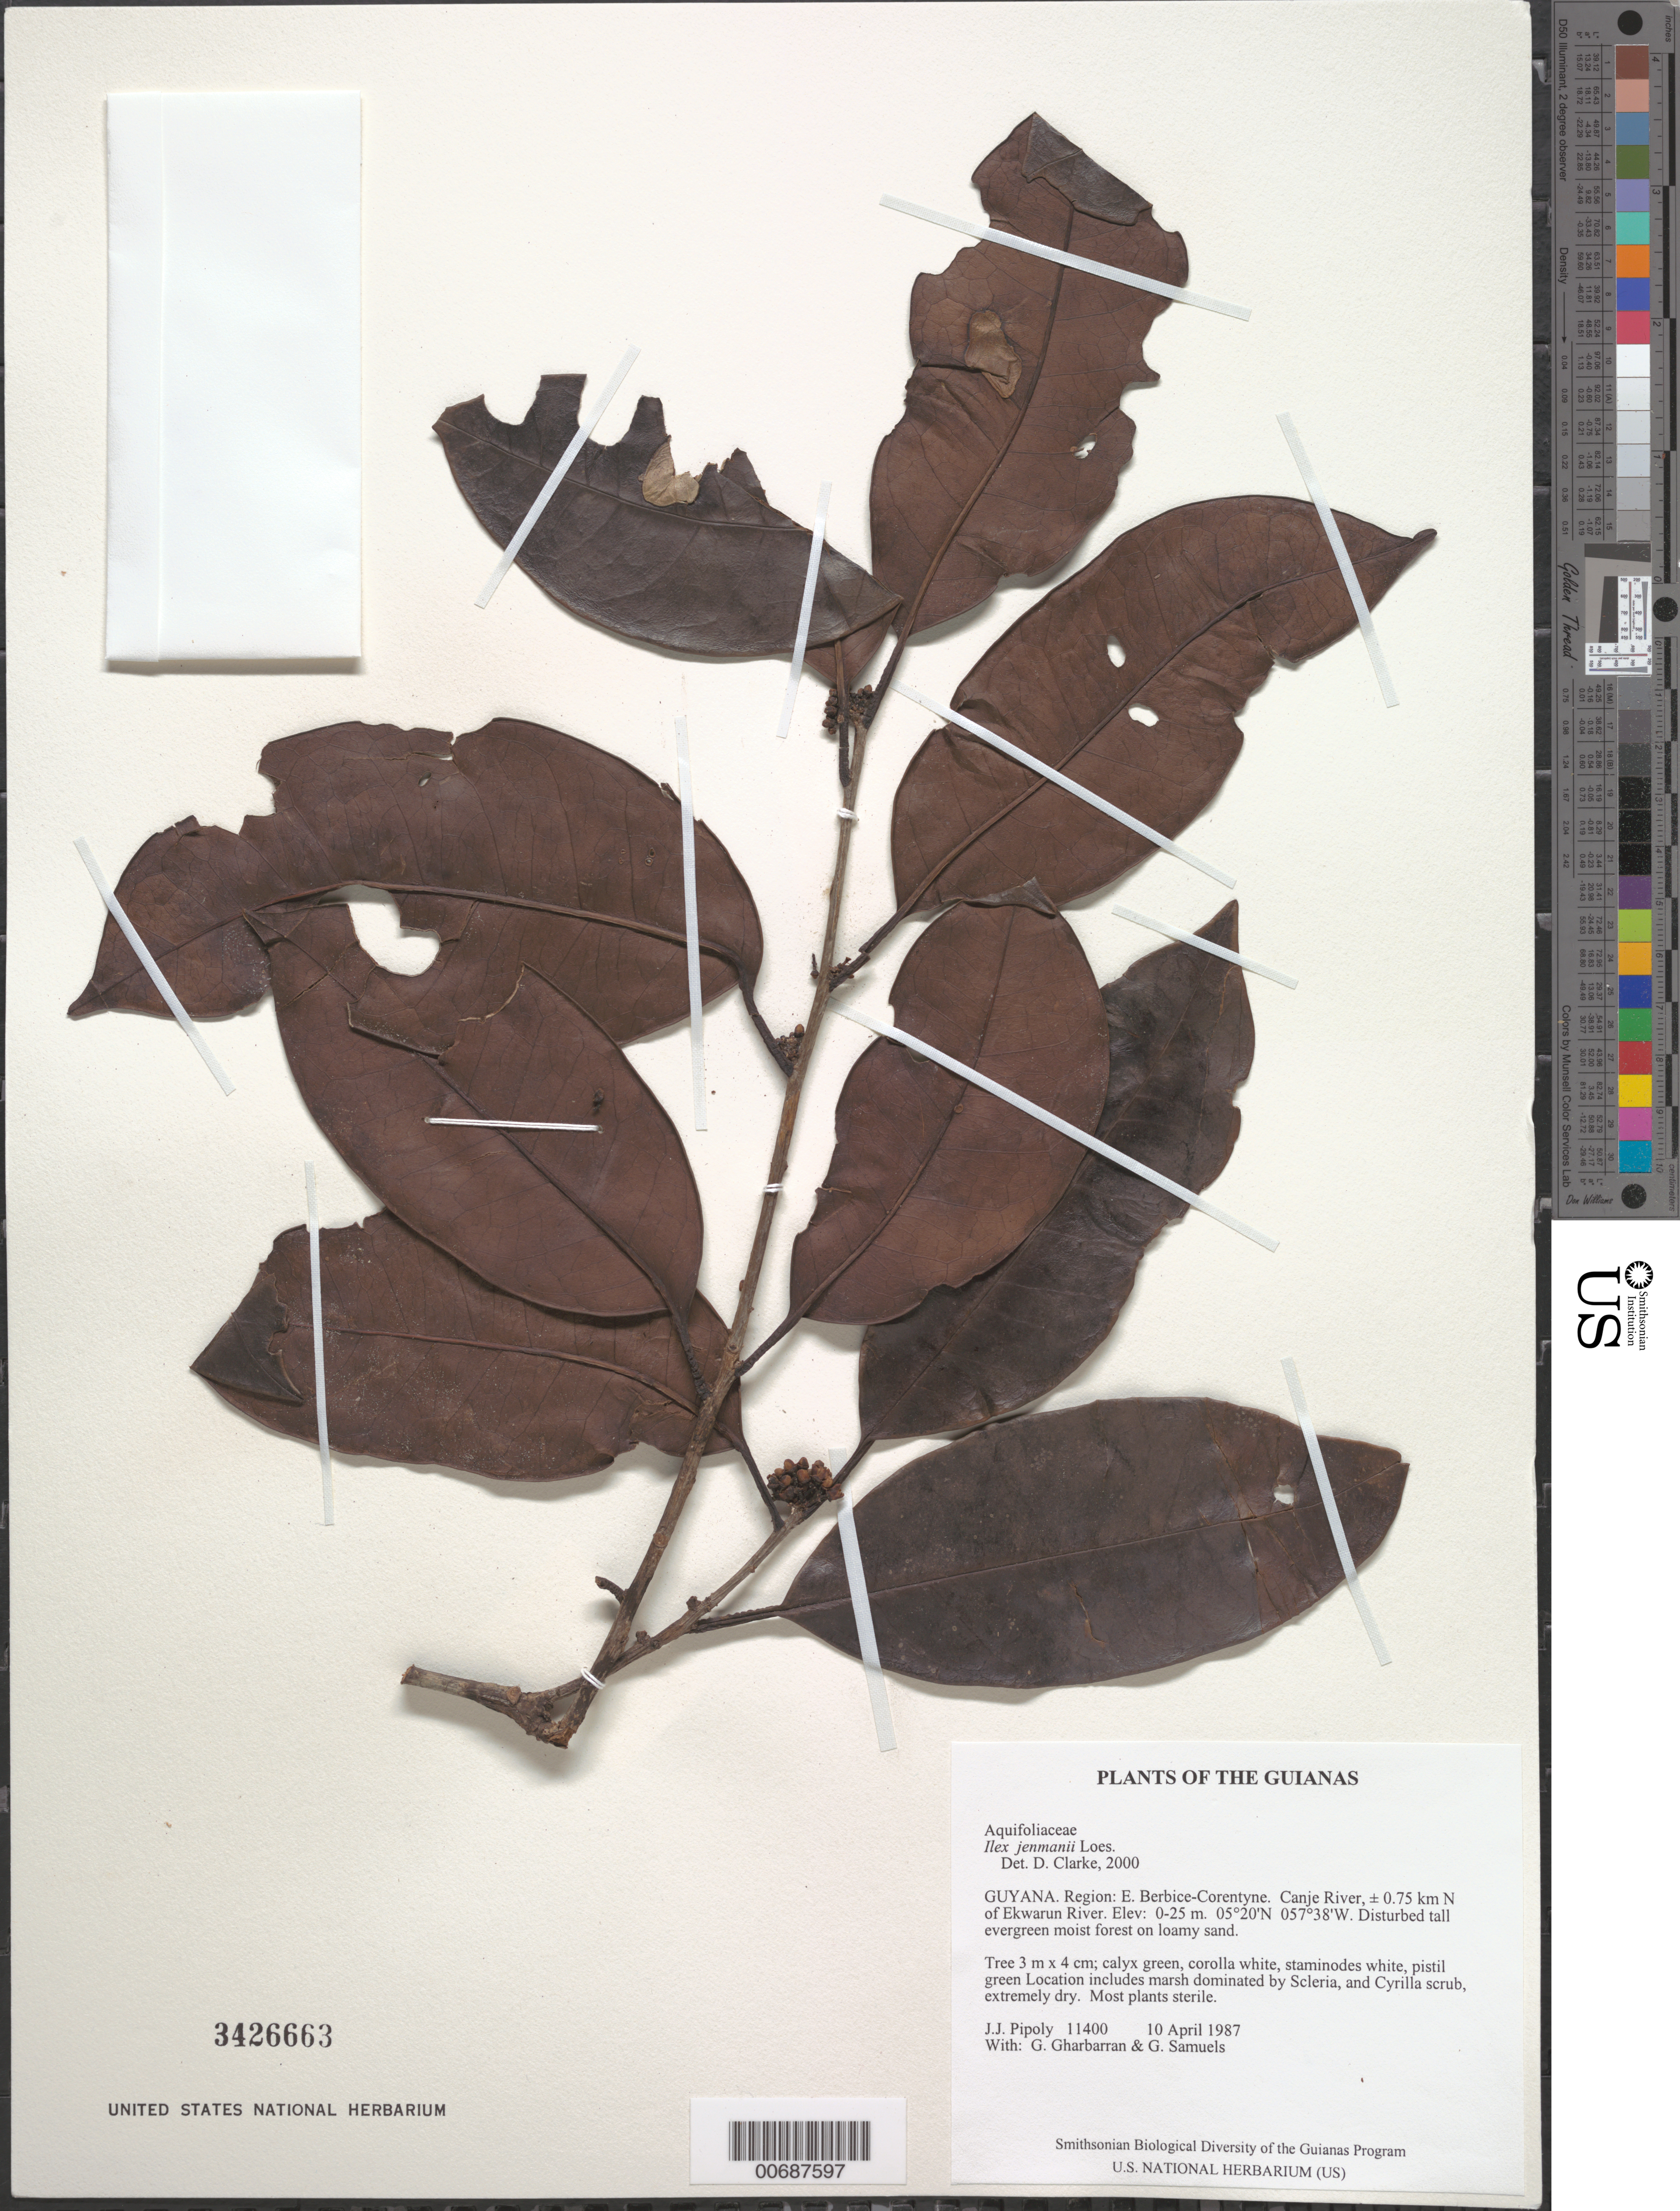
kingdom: Plantae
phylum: Tracheophyta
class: Magnoliopsida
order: Aquifoliales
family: Aquifoliaceae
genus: Ilex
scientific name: Ilex jenmanii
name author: Loes.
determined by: Clarke, H. D., University of North Carolina (Asheville)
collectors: J. J. Pipoly, G. Gharbarran & G. Samuels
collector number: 11400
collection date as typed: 10 April 1987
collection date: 1987-04-10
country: Guyana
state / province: E. Berbice-Corentyne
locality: Canje River, ± 0.75 km N of Ekwarun River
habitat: Disturbed tall evergreen moist forest on loamy sand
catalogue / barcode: US 3426663